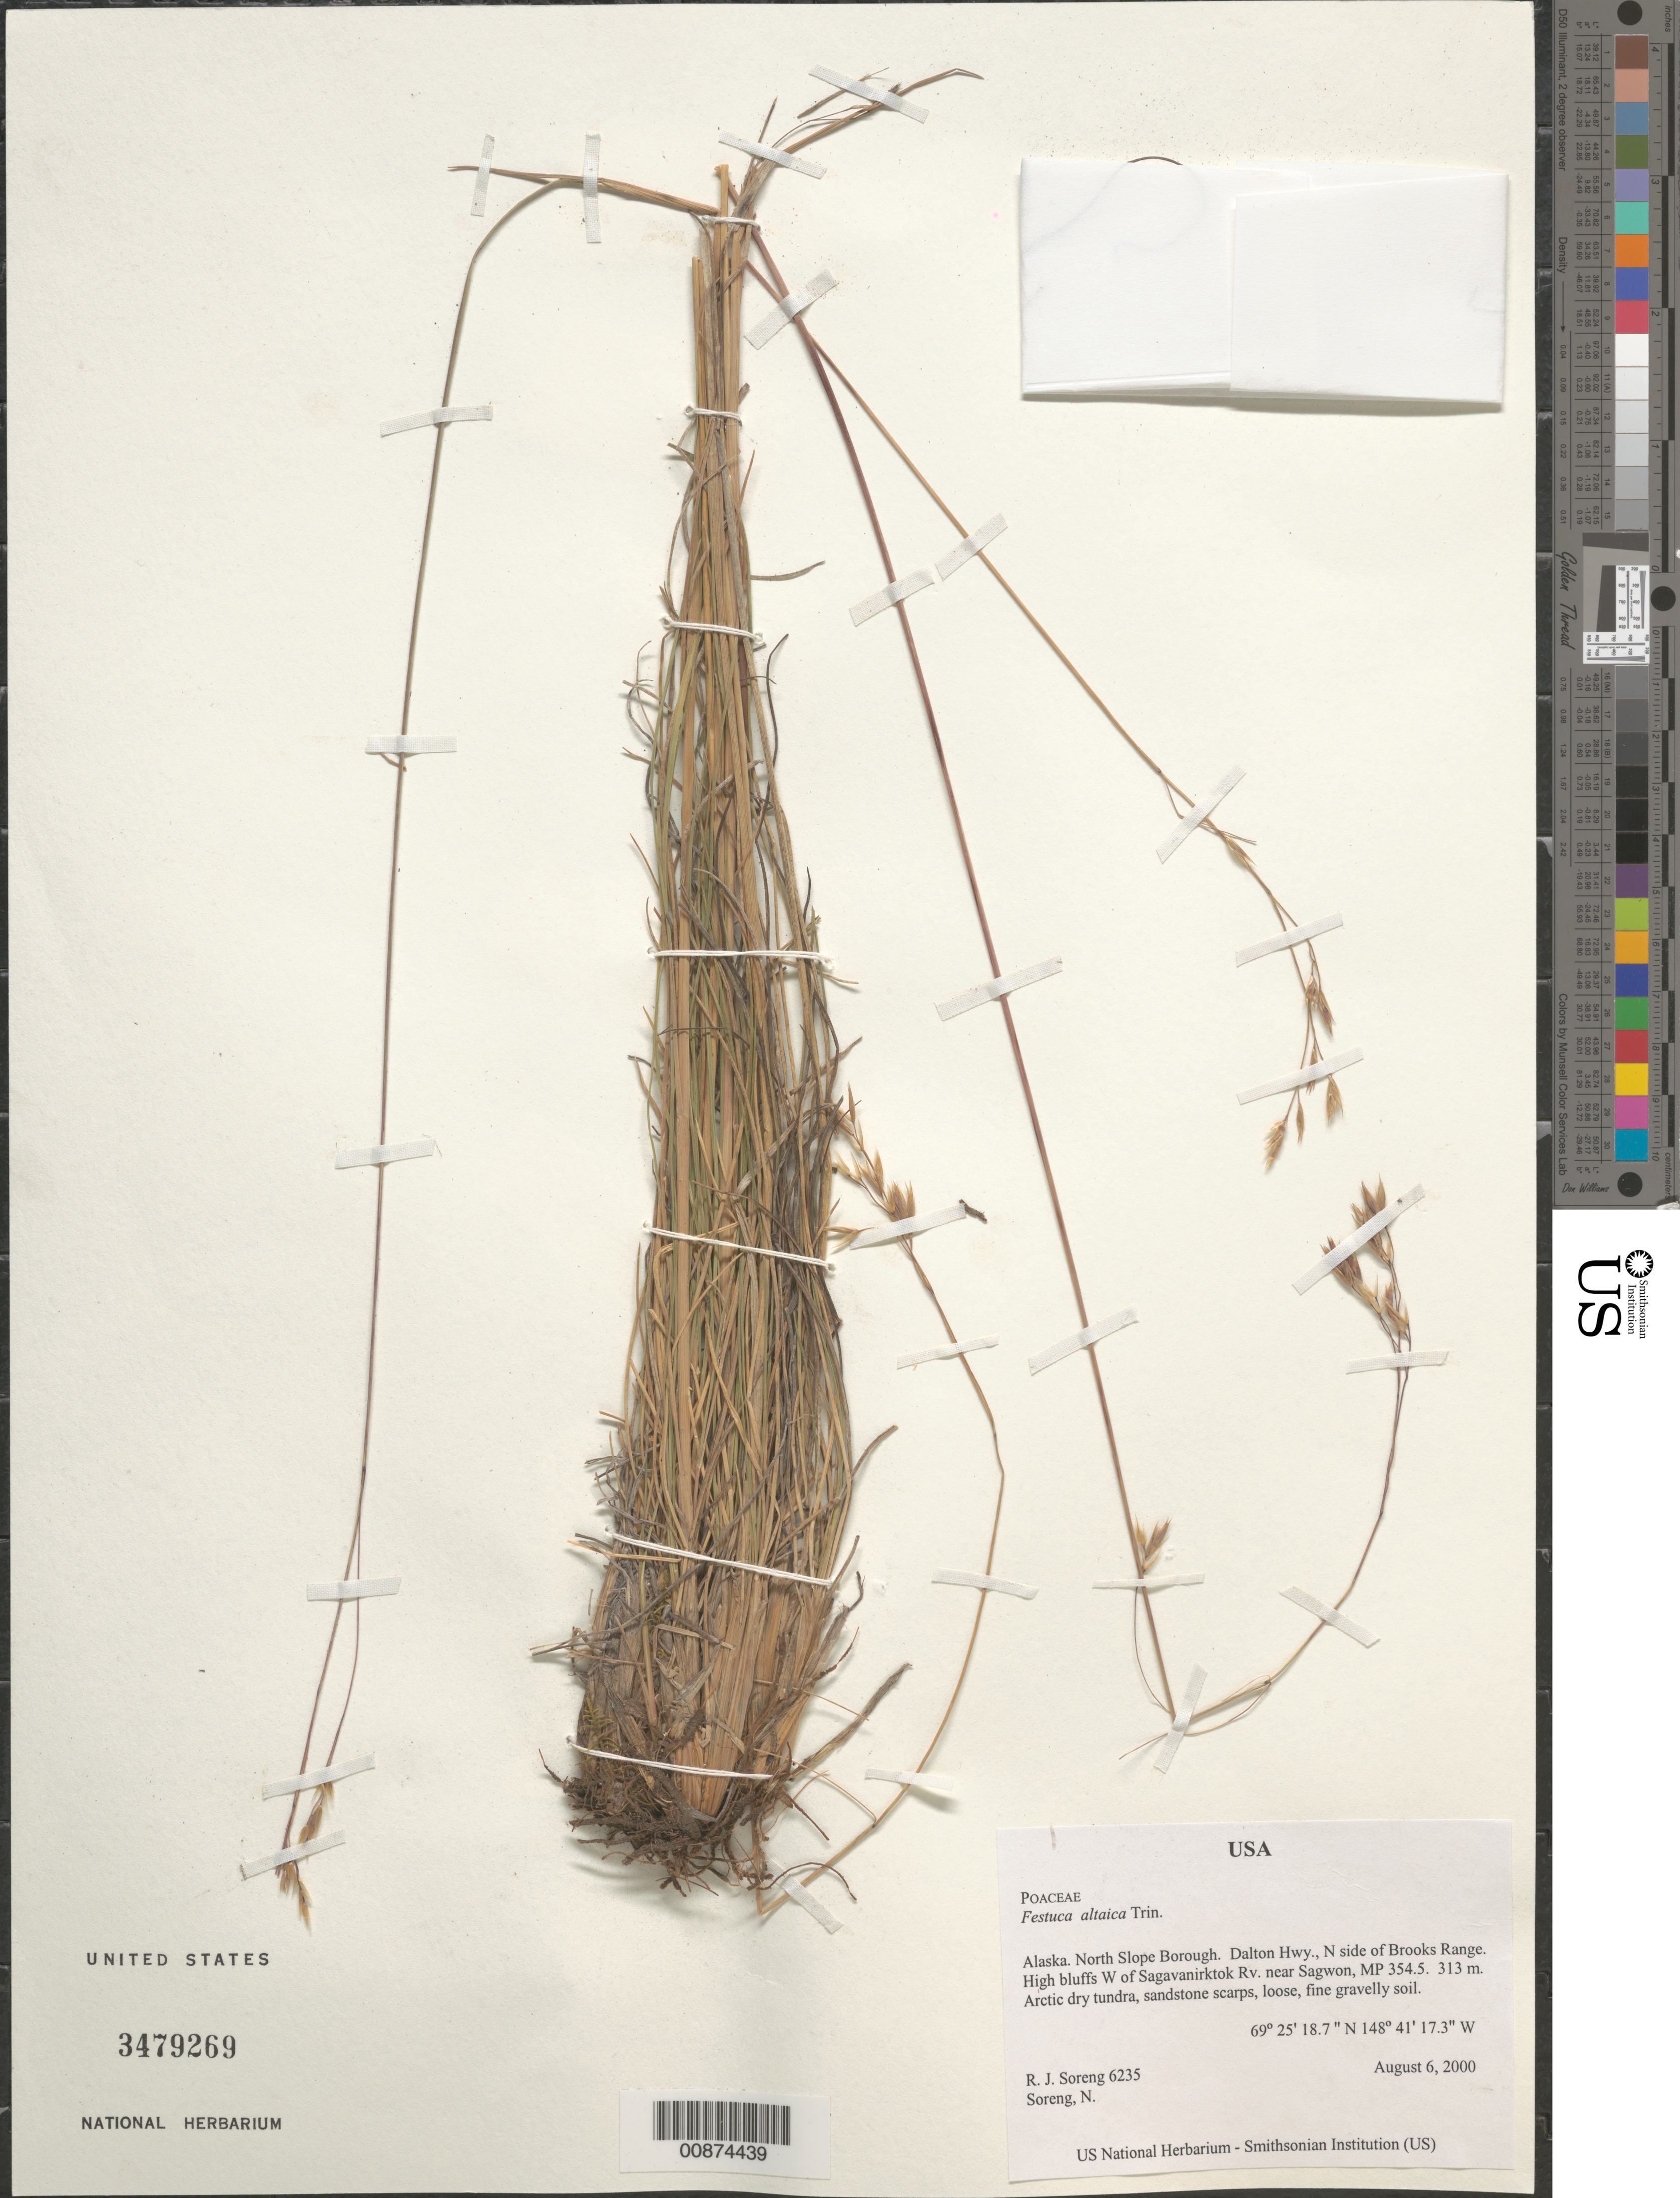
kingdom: Plantae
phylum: Tracheophyta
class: Liliopsida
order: Poales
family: Poaceae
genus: Hesperochloa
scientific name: Hesperochloa altaica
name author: (Trin.) P.M. Peterson et al.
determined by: Soreng, Robert J., Research Associate (BOT), Smithsonian Institution - National Museum of Natural History (UNITED STATES)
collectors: R. J. Soreng & N. L. Soreng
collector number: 6235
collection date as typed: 06 Aug 2000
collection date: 2000-08-06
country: United States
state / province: Alaska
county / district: North Slope Borough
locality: Dalton Hwy., N side of Brooks Range. High bluffs W of Sagavanirktok Rv. near Sagwon, MP 354.5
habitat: Arctic dry tundra, sandstone scarps, loose, fine gravelly soil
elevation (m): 313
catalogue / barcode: US 3479269